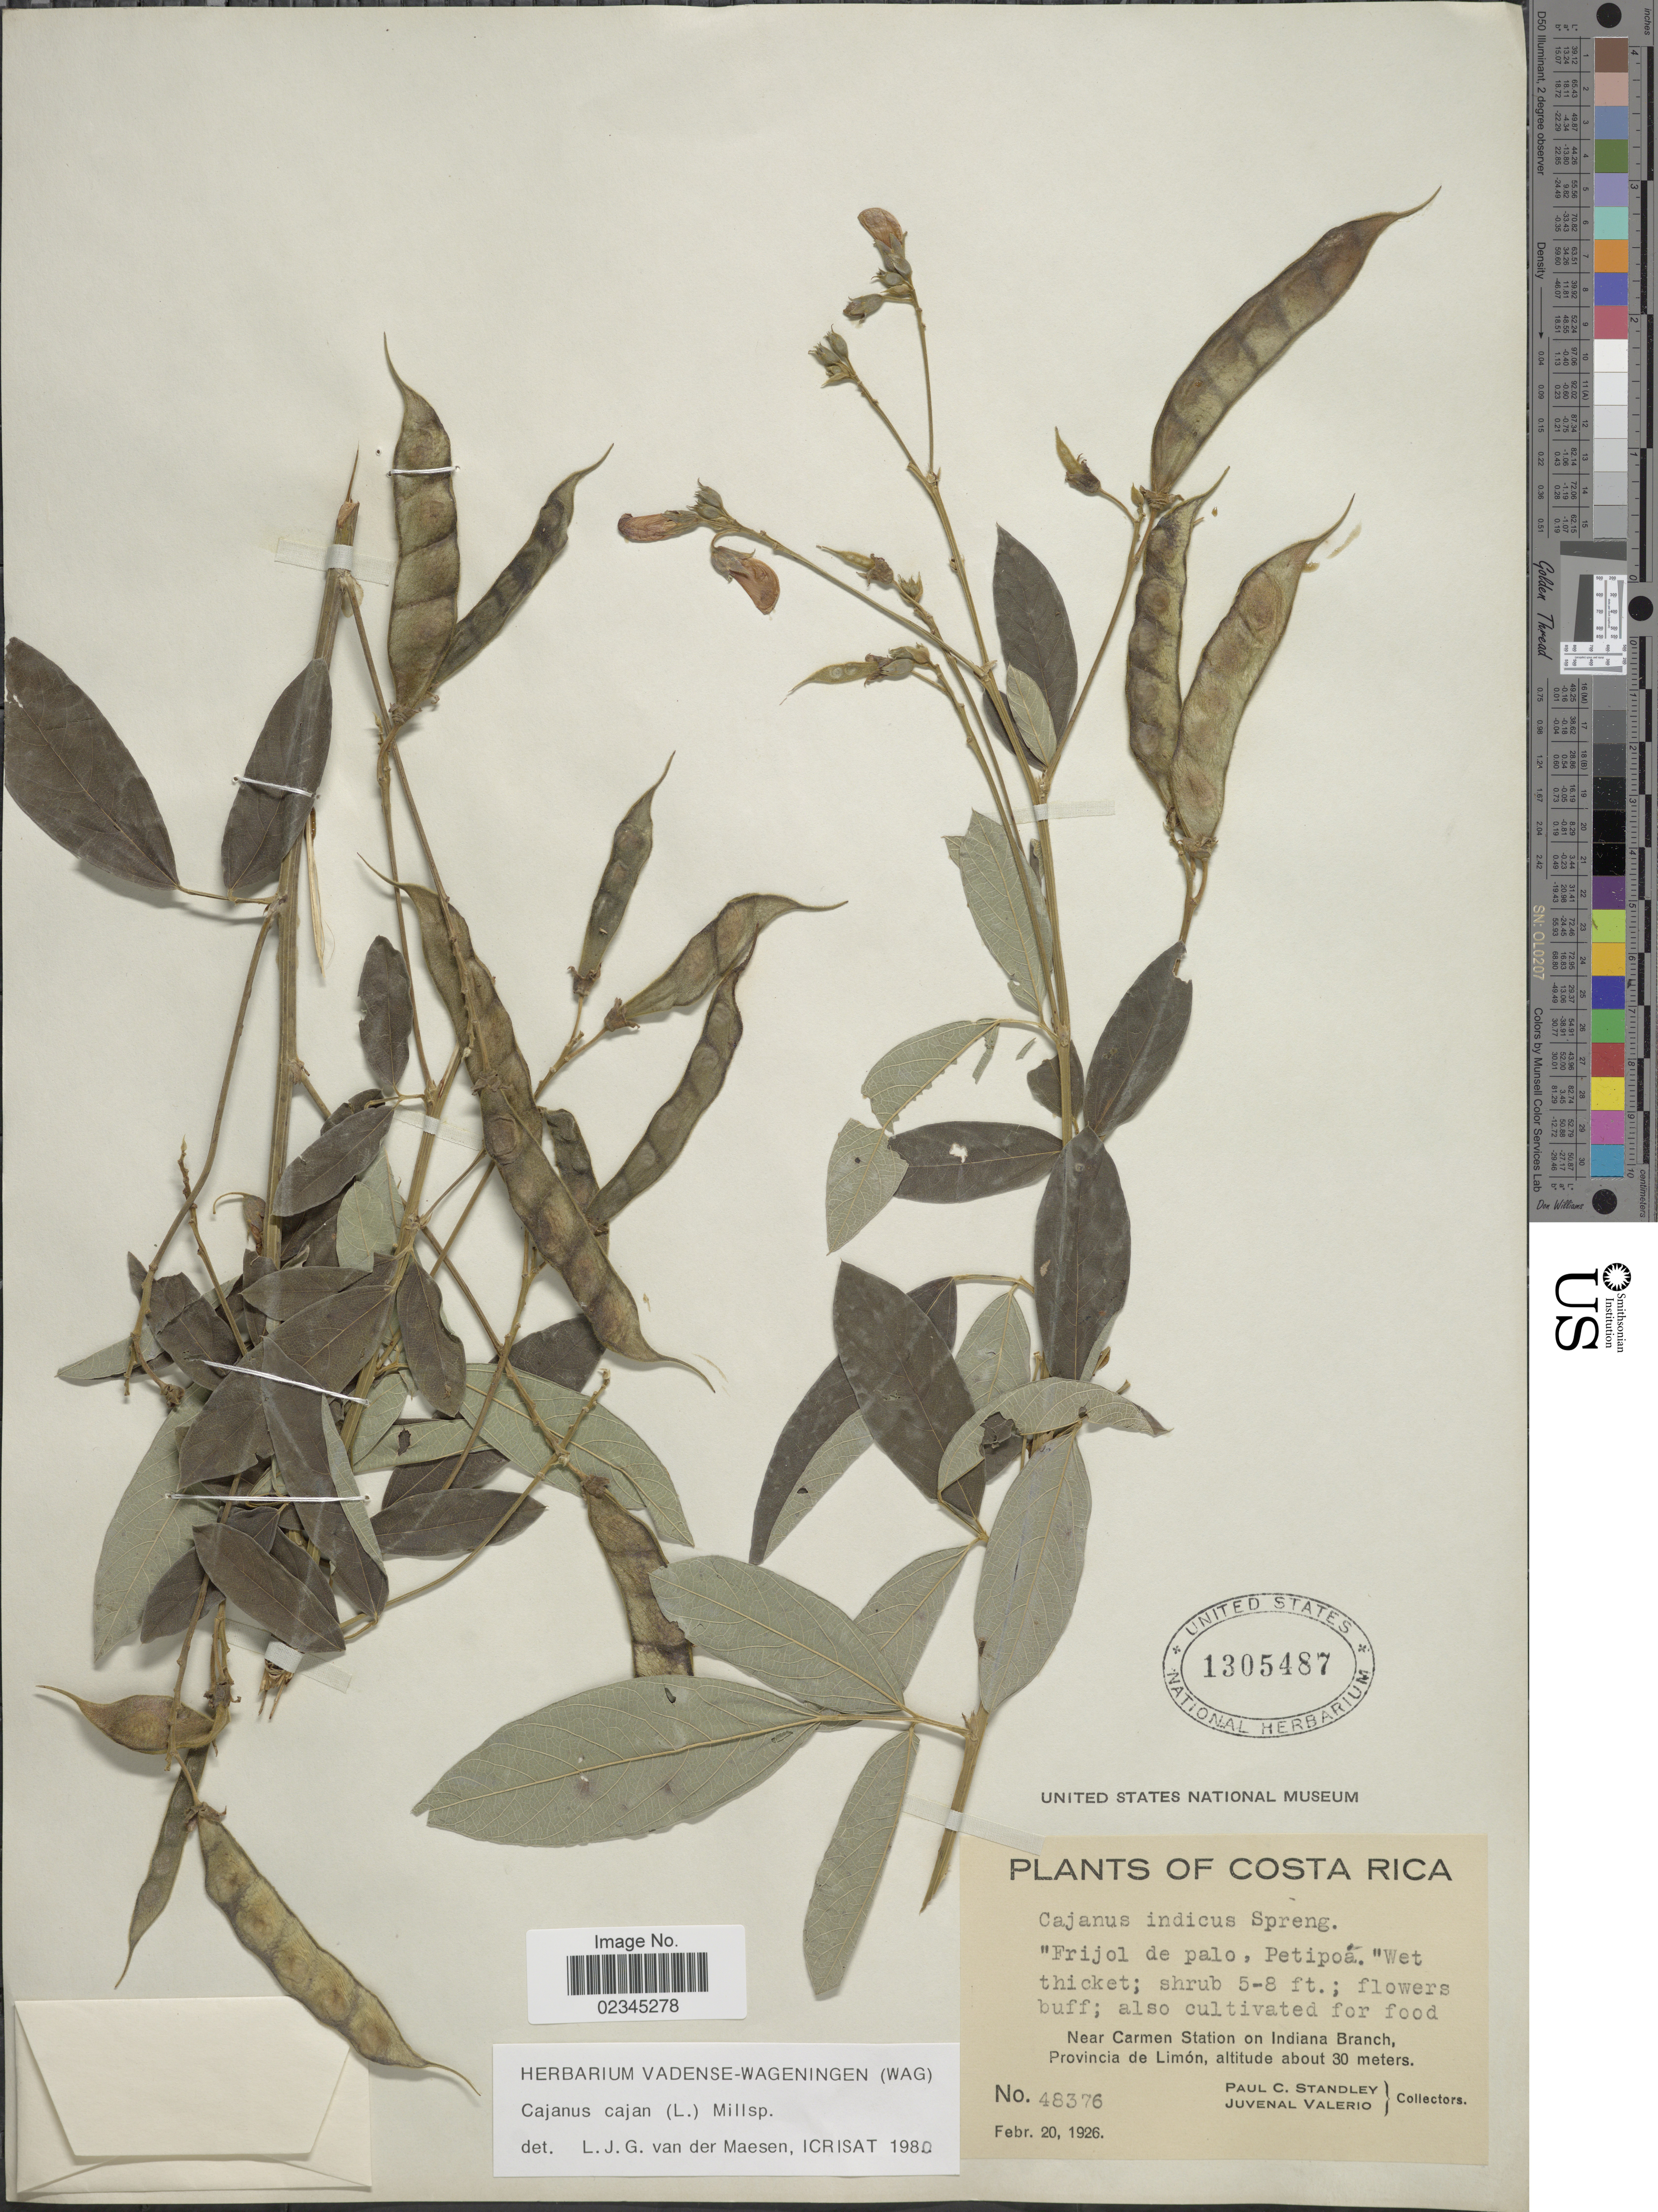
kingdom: Plantae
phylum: Tracheophyta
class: Magnoliopsida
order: Fabales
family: Fabaceae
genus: Cajanus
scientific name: Cajanus cajan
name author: (L.) Huth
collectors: P. C. Standley & J. Valerio R.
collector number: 48376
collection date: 1926-02-20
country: Costa Rica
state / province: Limón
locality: Near Carmen Station on Indiana Branch."Frijol de palo, Petipoá" [unsure placement]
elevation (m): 30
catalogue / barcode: US 1305487